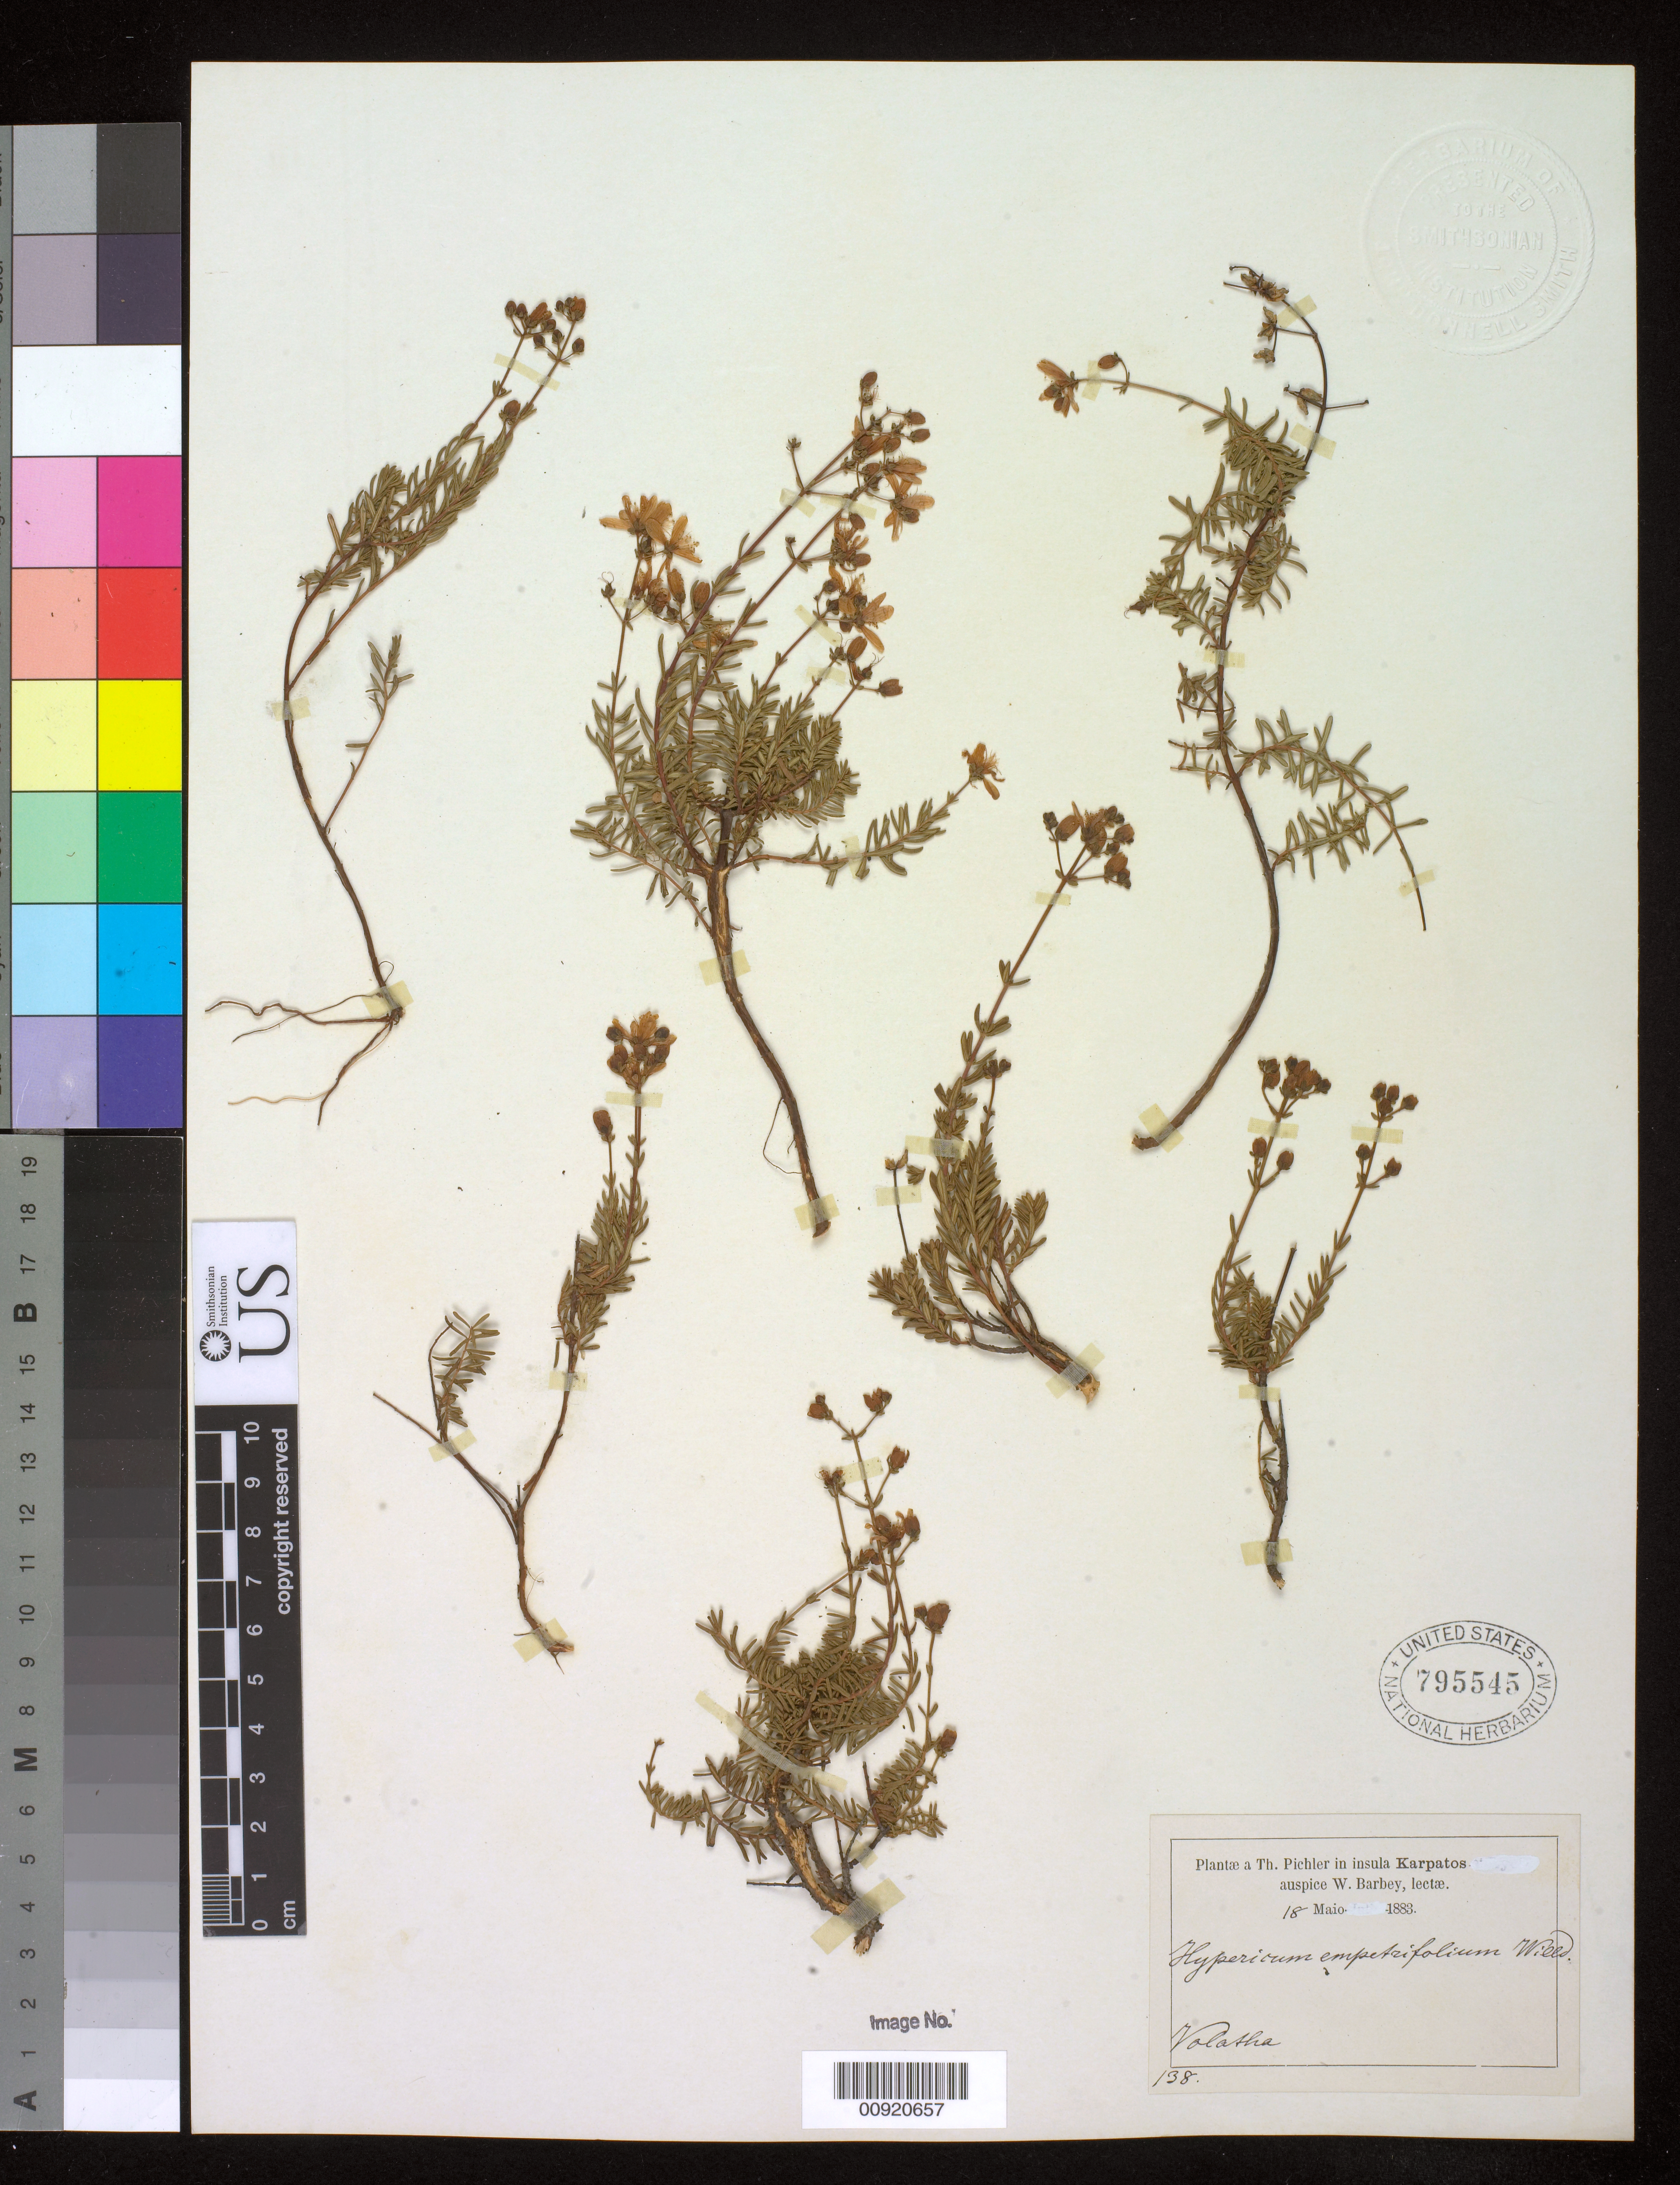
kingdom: Plantae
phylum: Tracheophyta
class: Magnoliopsida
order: Malpighiales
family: Hypericaceae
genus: Hypericum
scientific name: Hypericum empetrifolium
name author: Willd.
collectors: T. Pichler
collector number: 138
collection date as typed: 18 May 1883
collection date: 1883-05-18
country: Greece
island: Karpatos I.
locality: Volatha.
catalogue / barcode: US 795545